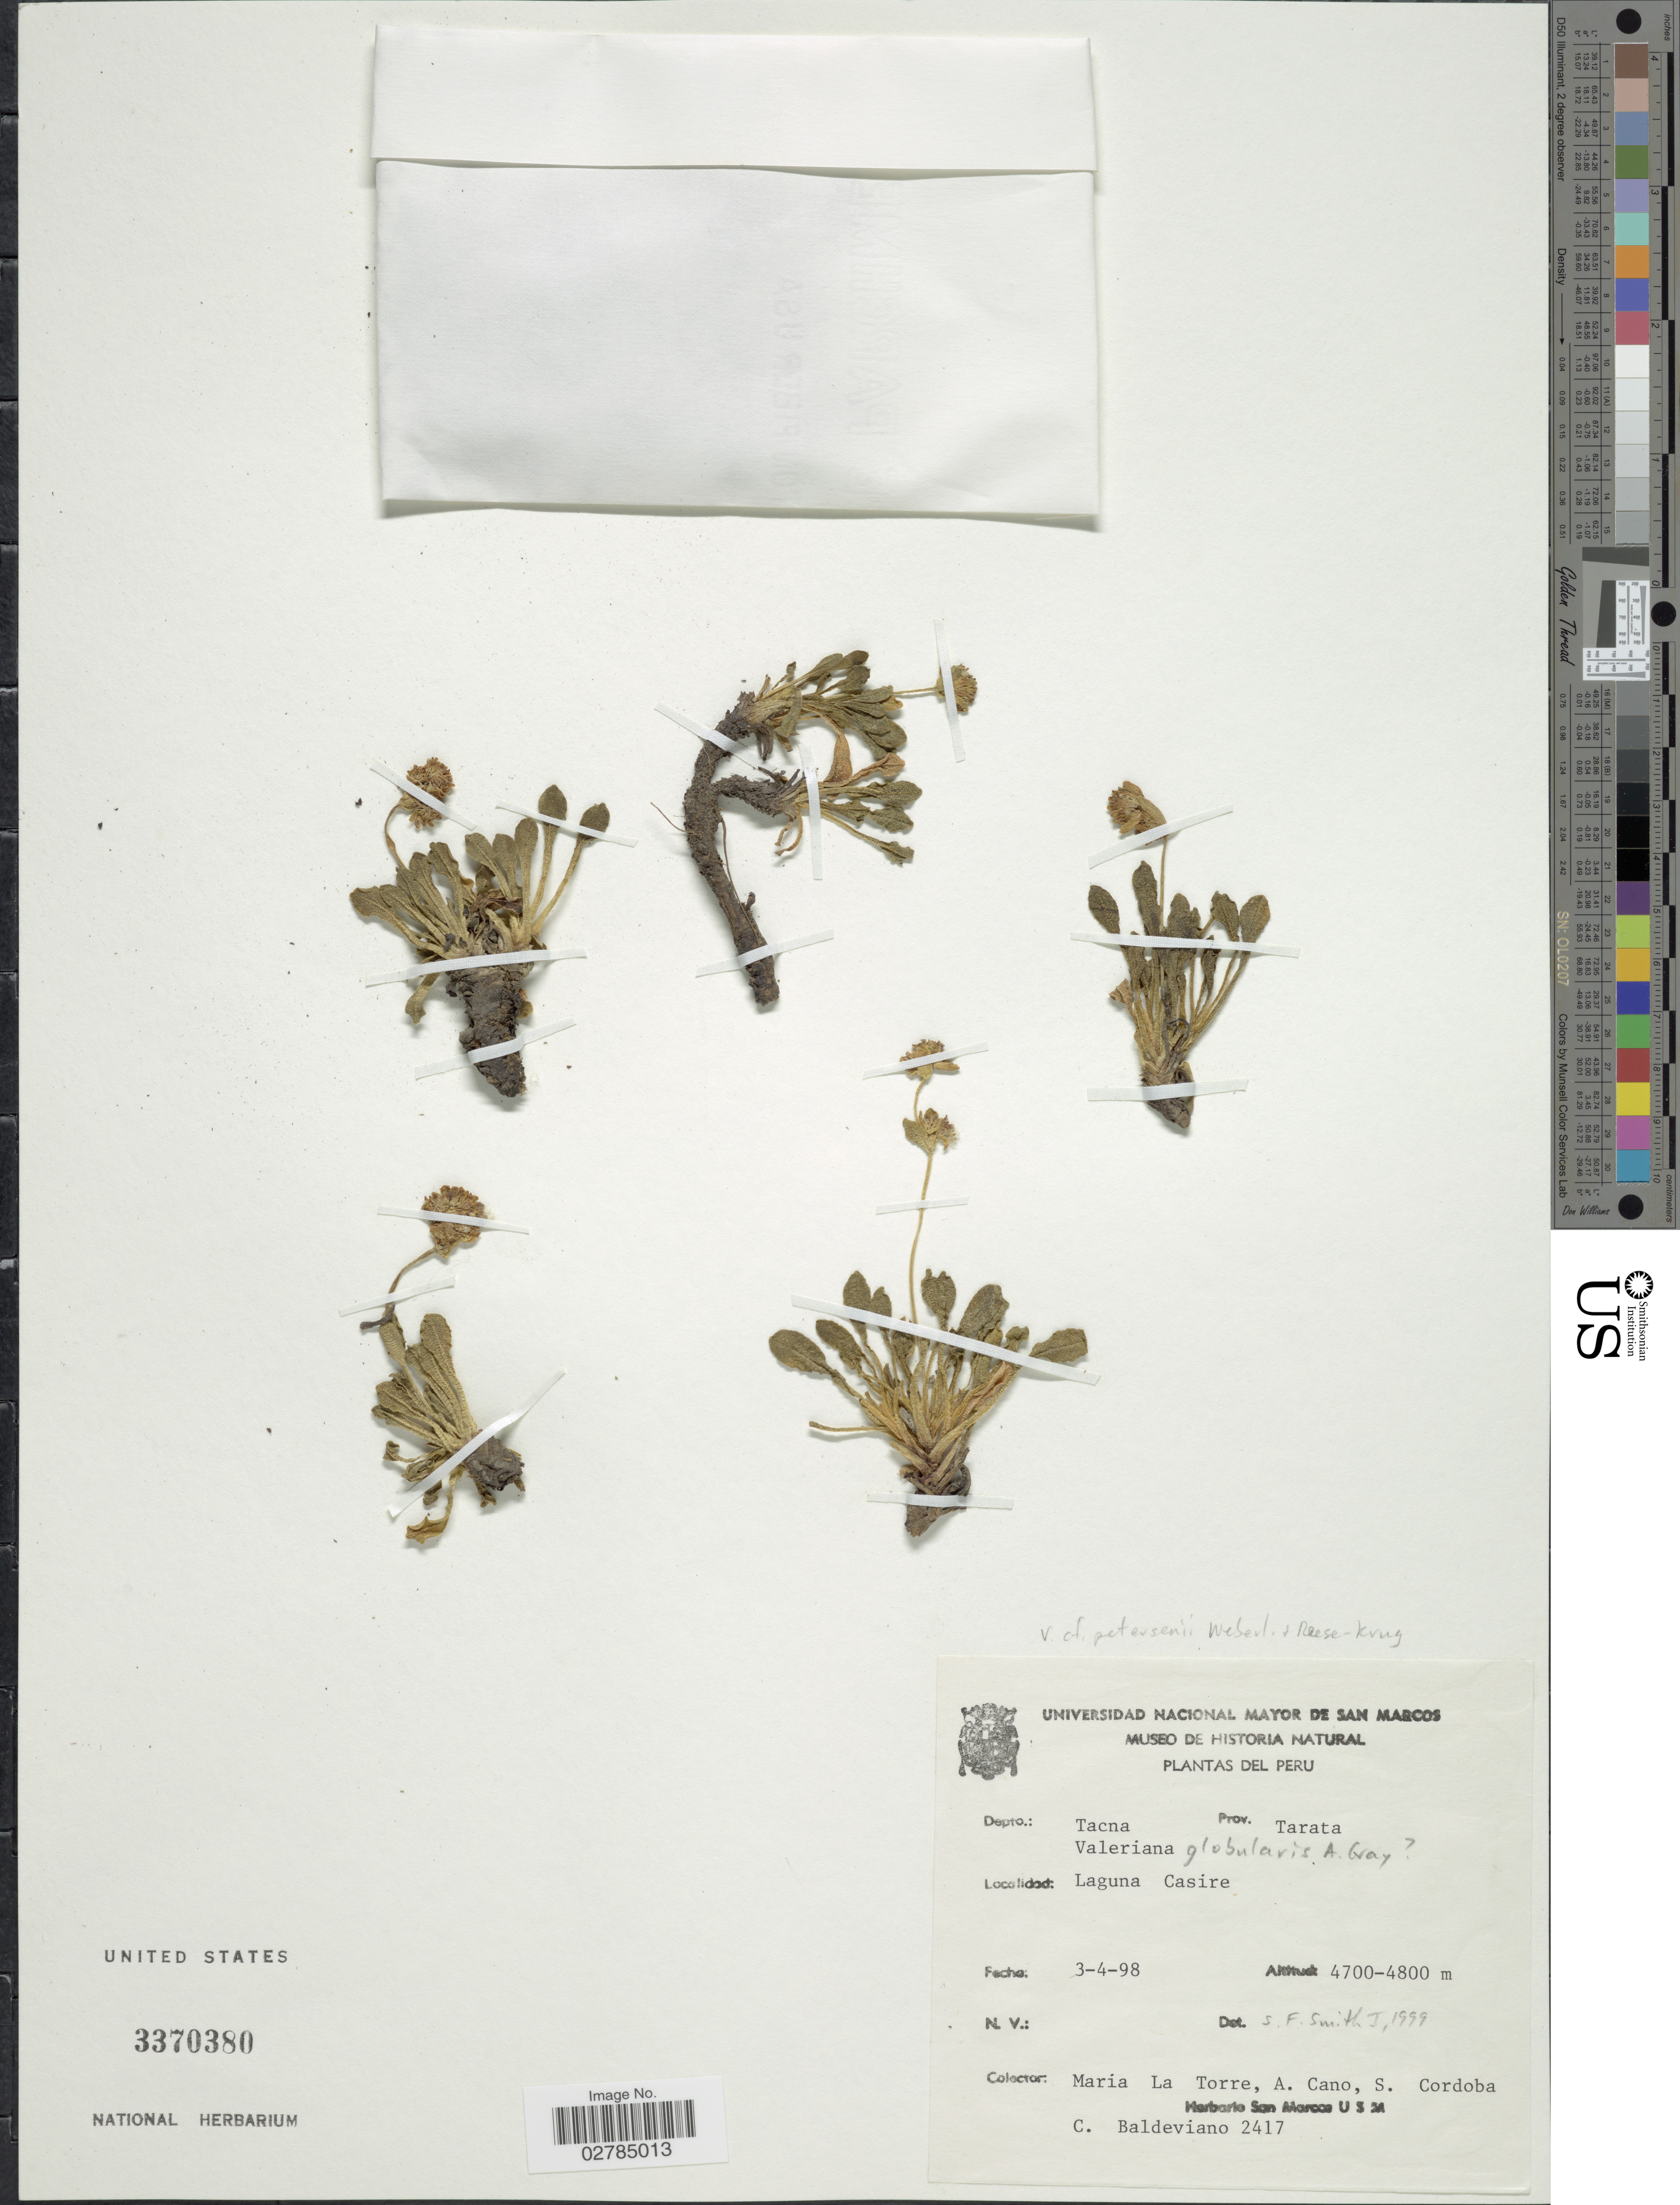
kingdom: Plantae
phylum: Tracheophyta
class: Magnoliopsida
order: Dipsacales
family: Caprifoliaceae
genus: Valeriana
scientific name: Valeriana petersenii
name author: Weberl. & Reese-Krug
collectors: M. I. La Torre, A. Cano, S. Cordoba & C. Baldeviano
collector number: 2417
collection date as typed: Transcribed d/m/y: 3/4/98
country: Peru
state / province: Tacna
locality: Depto. Tacna, Prov. Tarata, Laguna Casire.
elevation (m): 4700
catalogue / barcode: US 3370380